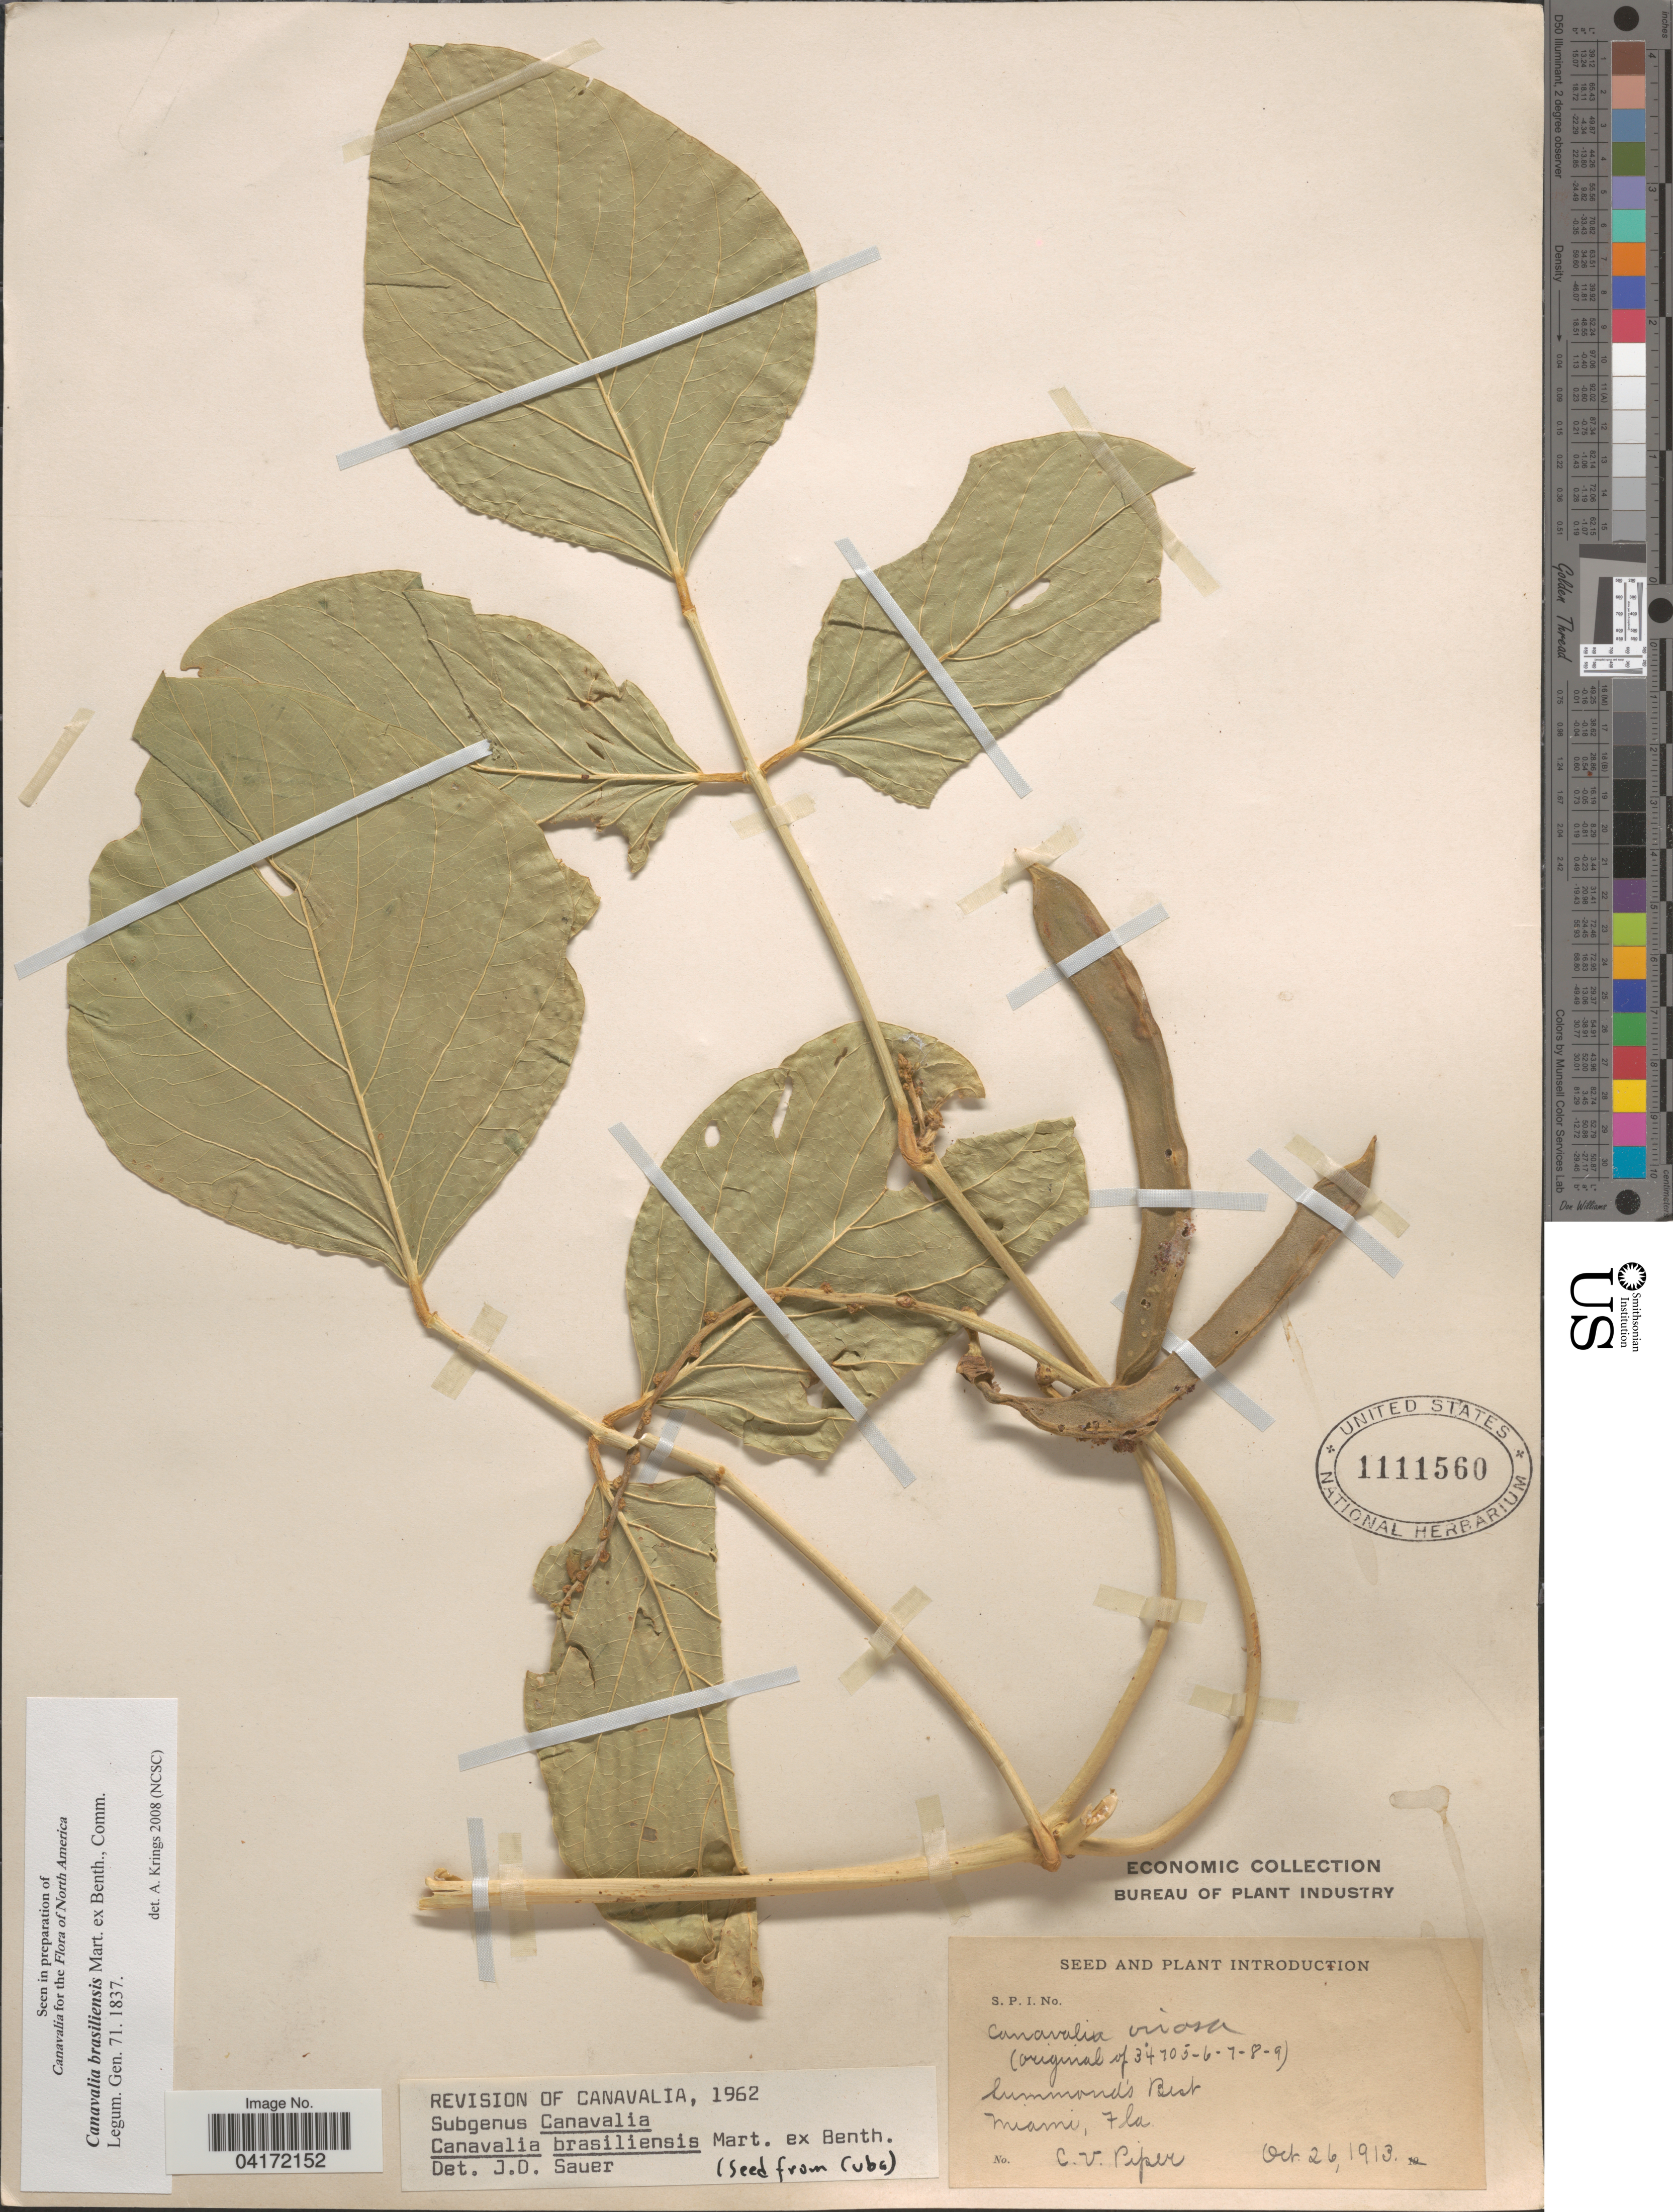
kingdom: Plantae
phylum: Tracheophyta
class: Magnoliopsida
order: Fabales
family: Fabaceae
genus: Canavalia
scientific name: Canavalia brasiliensis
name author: Mart. ex Benth.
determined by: Krings, A.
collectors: C. V. Piper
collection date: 1913-10-26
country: United States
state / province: Florida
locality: Summond's Best. Miami.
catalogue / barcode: US 1111560